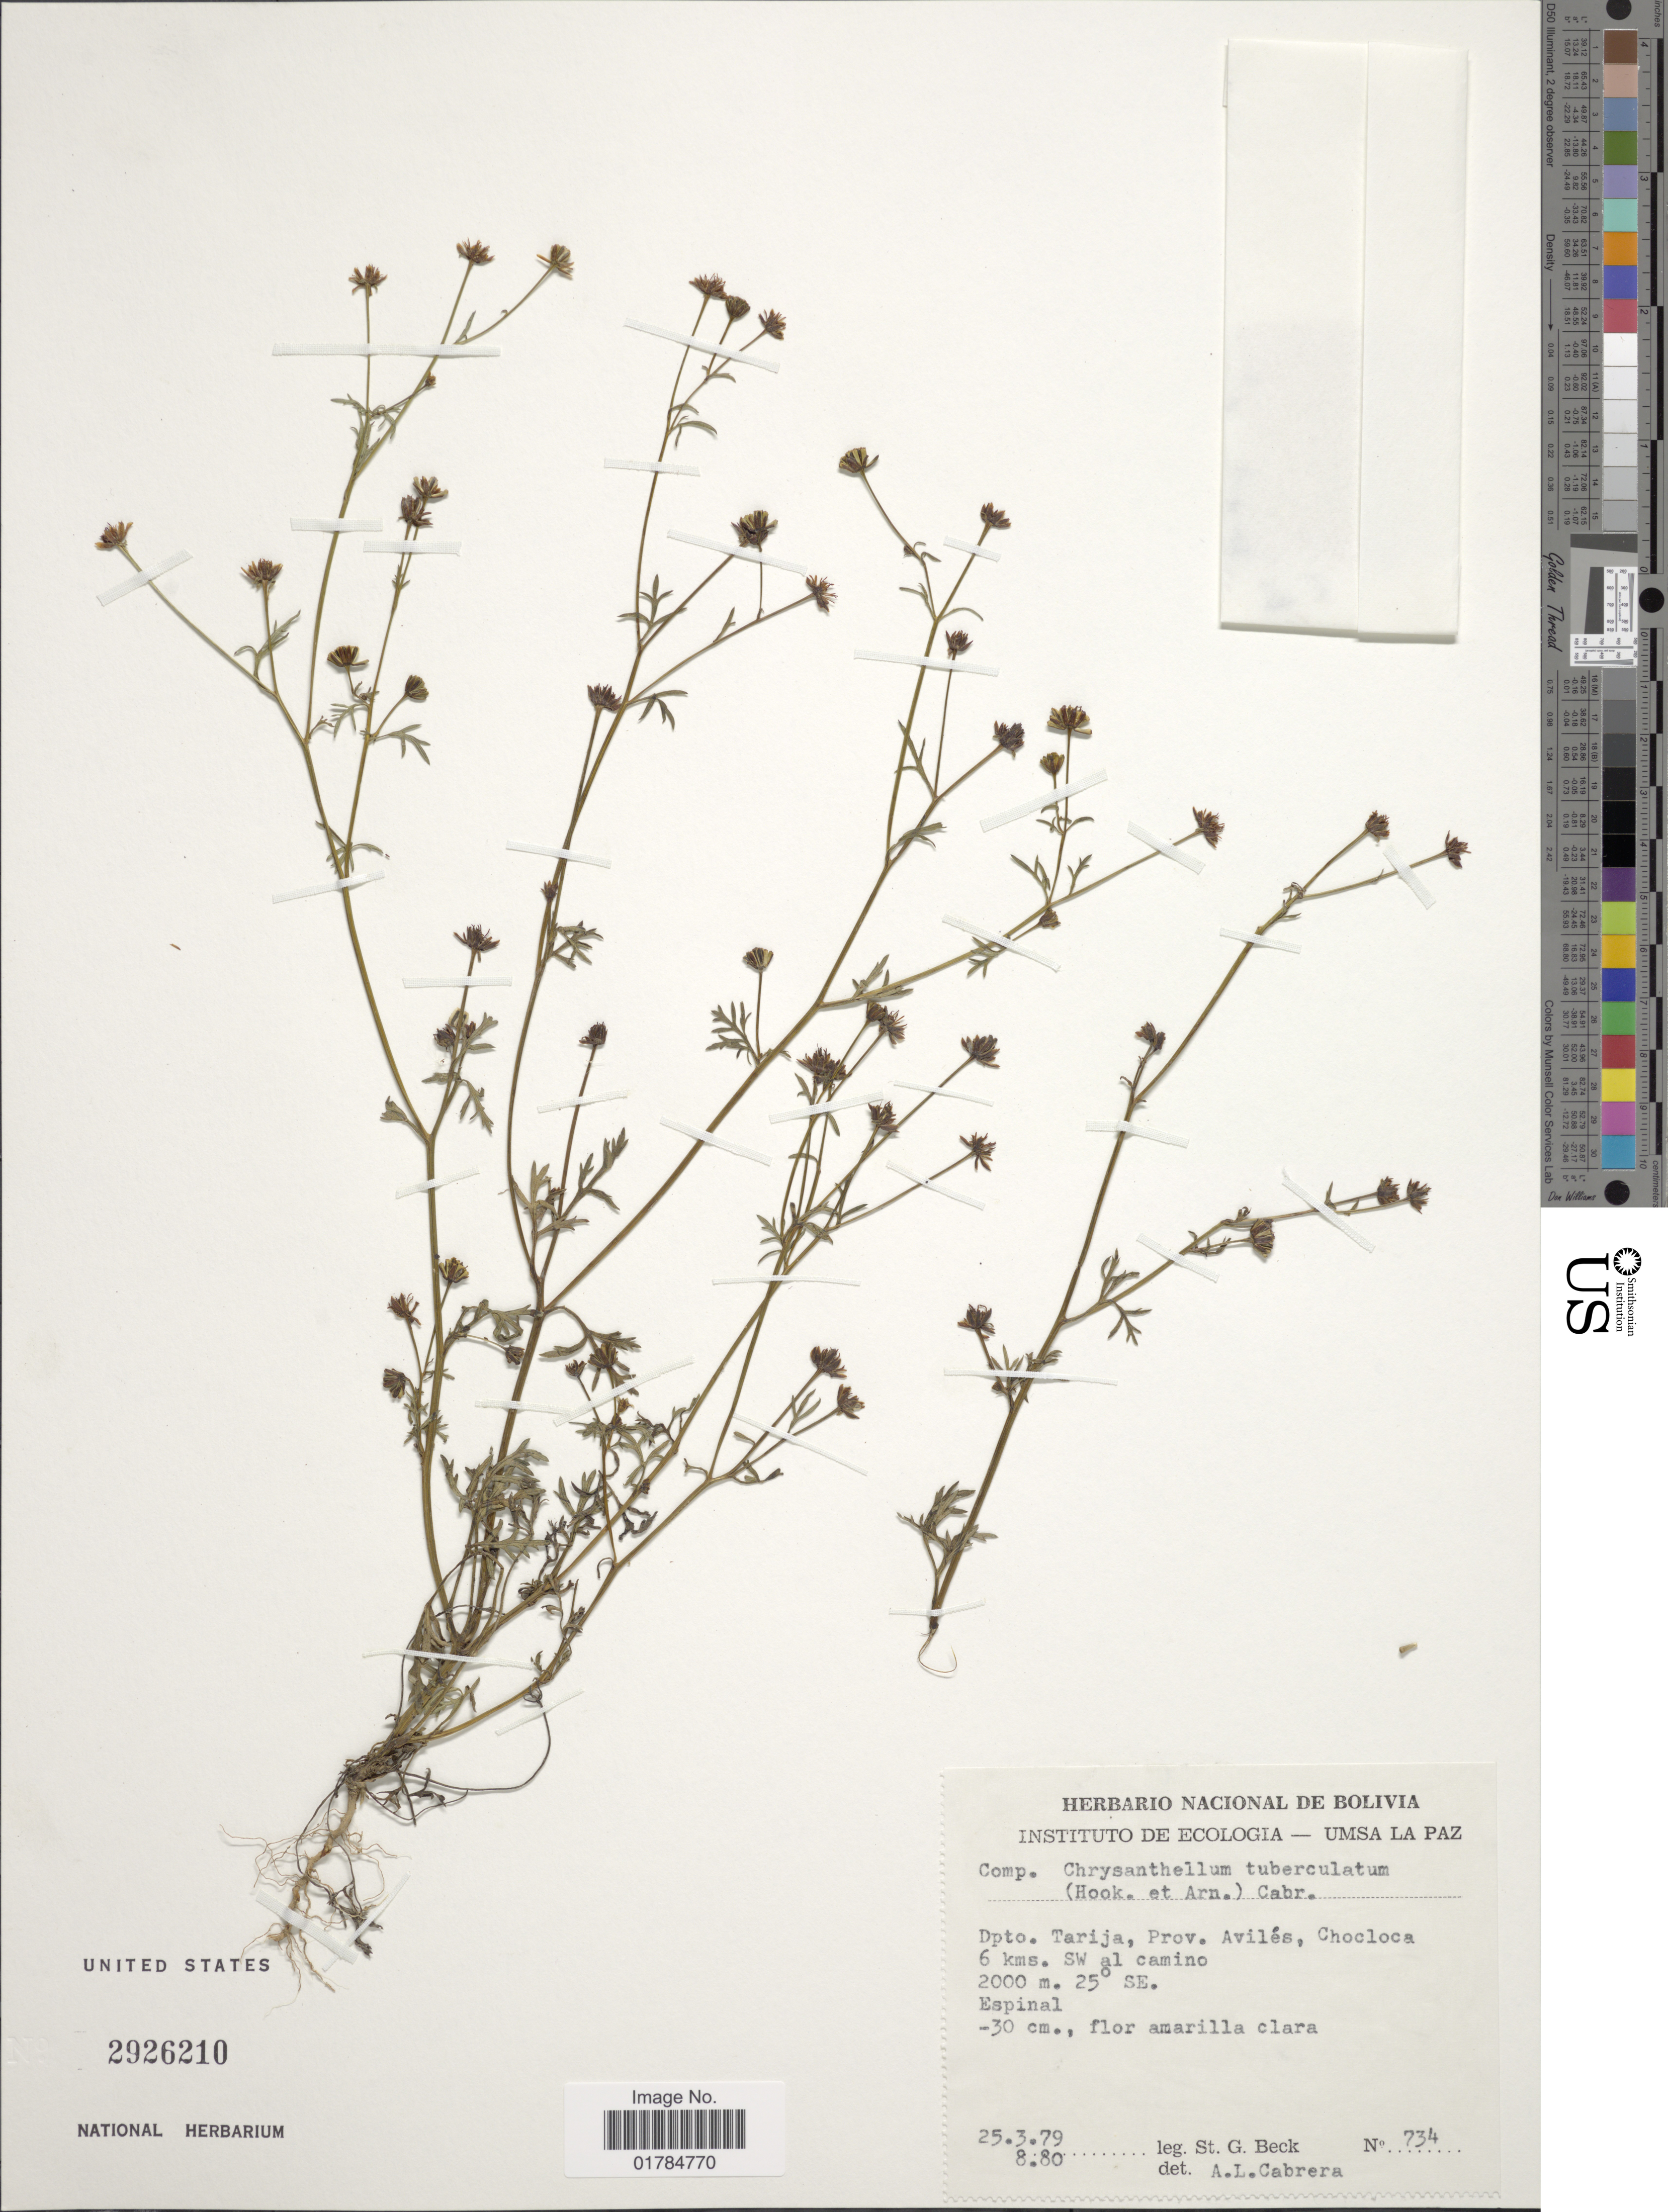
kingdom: Plantae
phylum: Tracheophyta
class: Magnoliopsida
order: Asterales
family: Asteraceae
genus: Chrysanthellum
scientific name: Chrysanthellum tuberculatum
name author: (Hook. & Arn.) Cabrera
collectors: S. G. Beck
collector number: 734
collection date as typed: Transcribed d/m/y: 25/3/79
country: Bolivia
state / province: Tarija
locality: Prov. Aviles, Chocloca 6 kms. SW al camino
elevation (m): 2000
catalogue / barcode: US 2926210